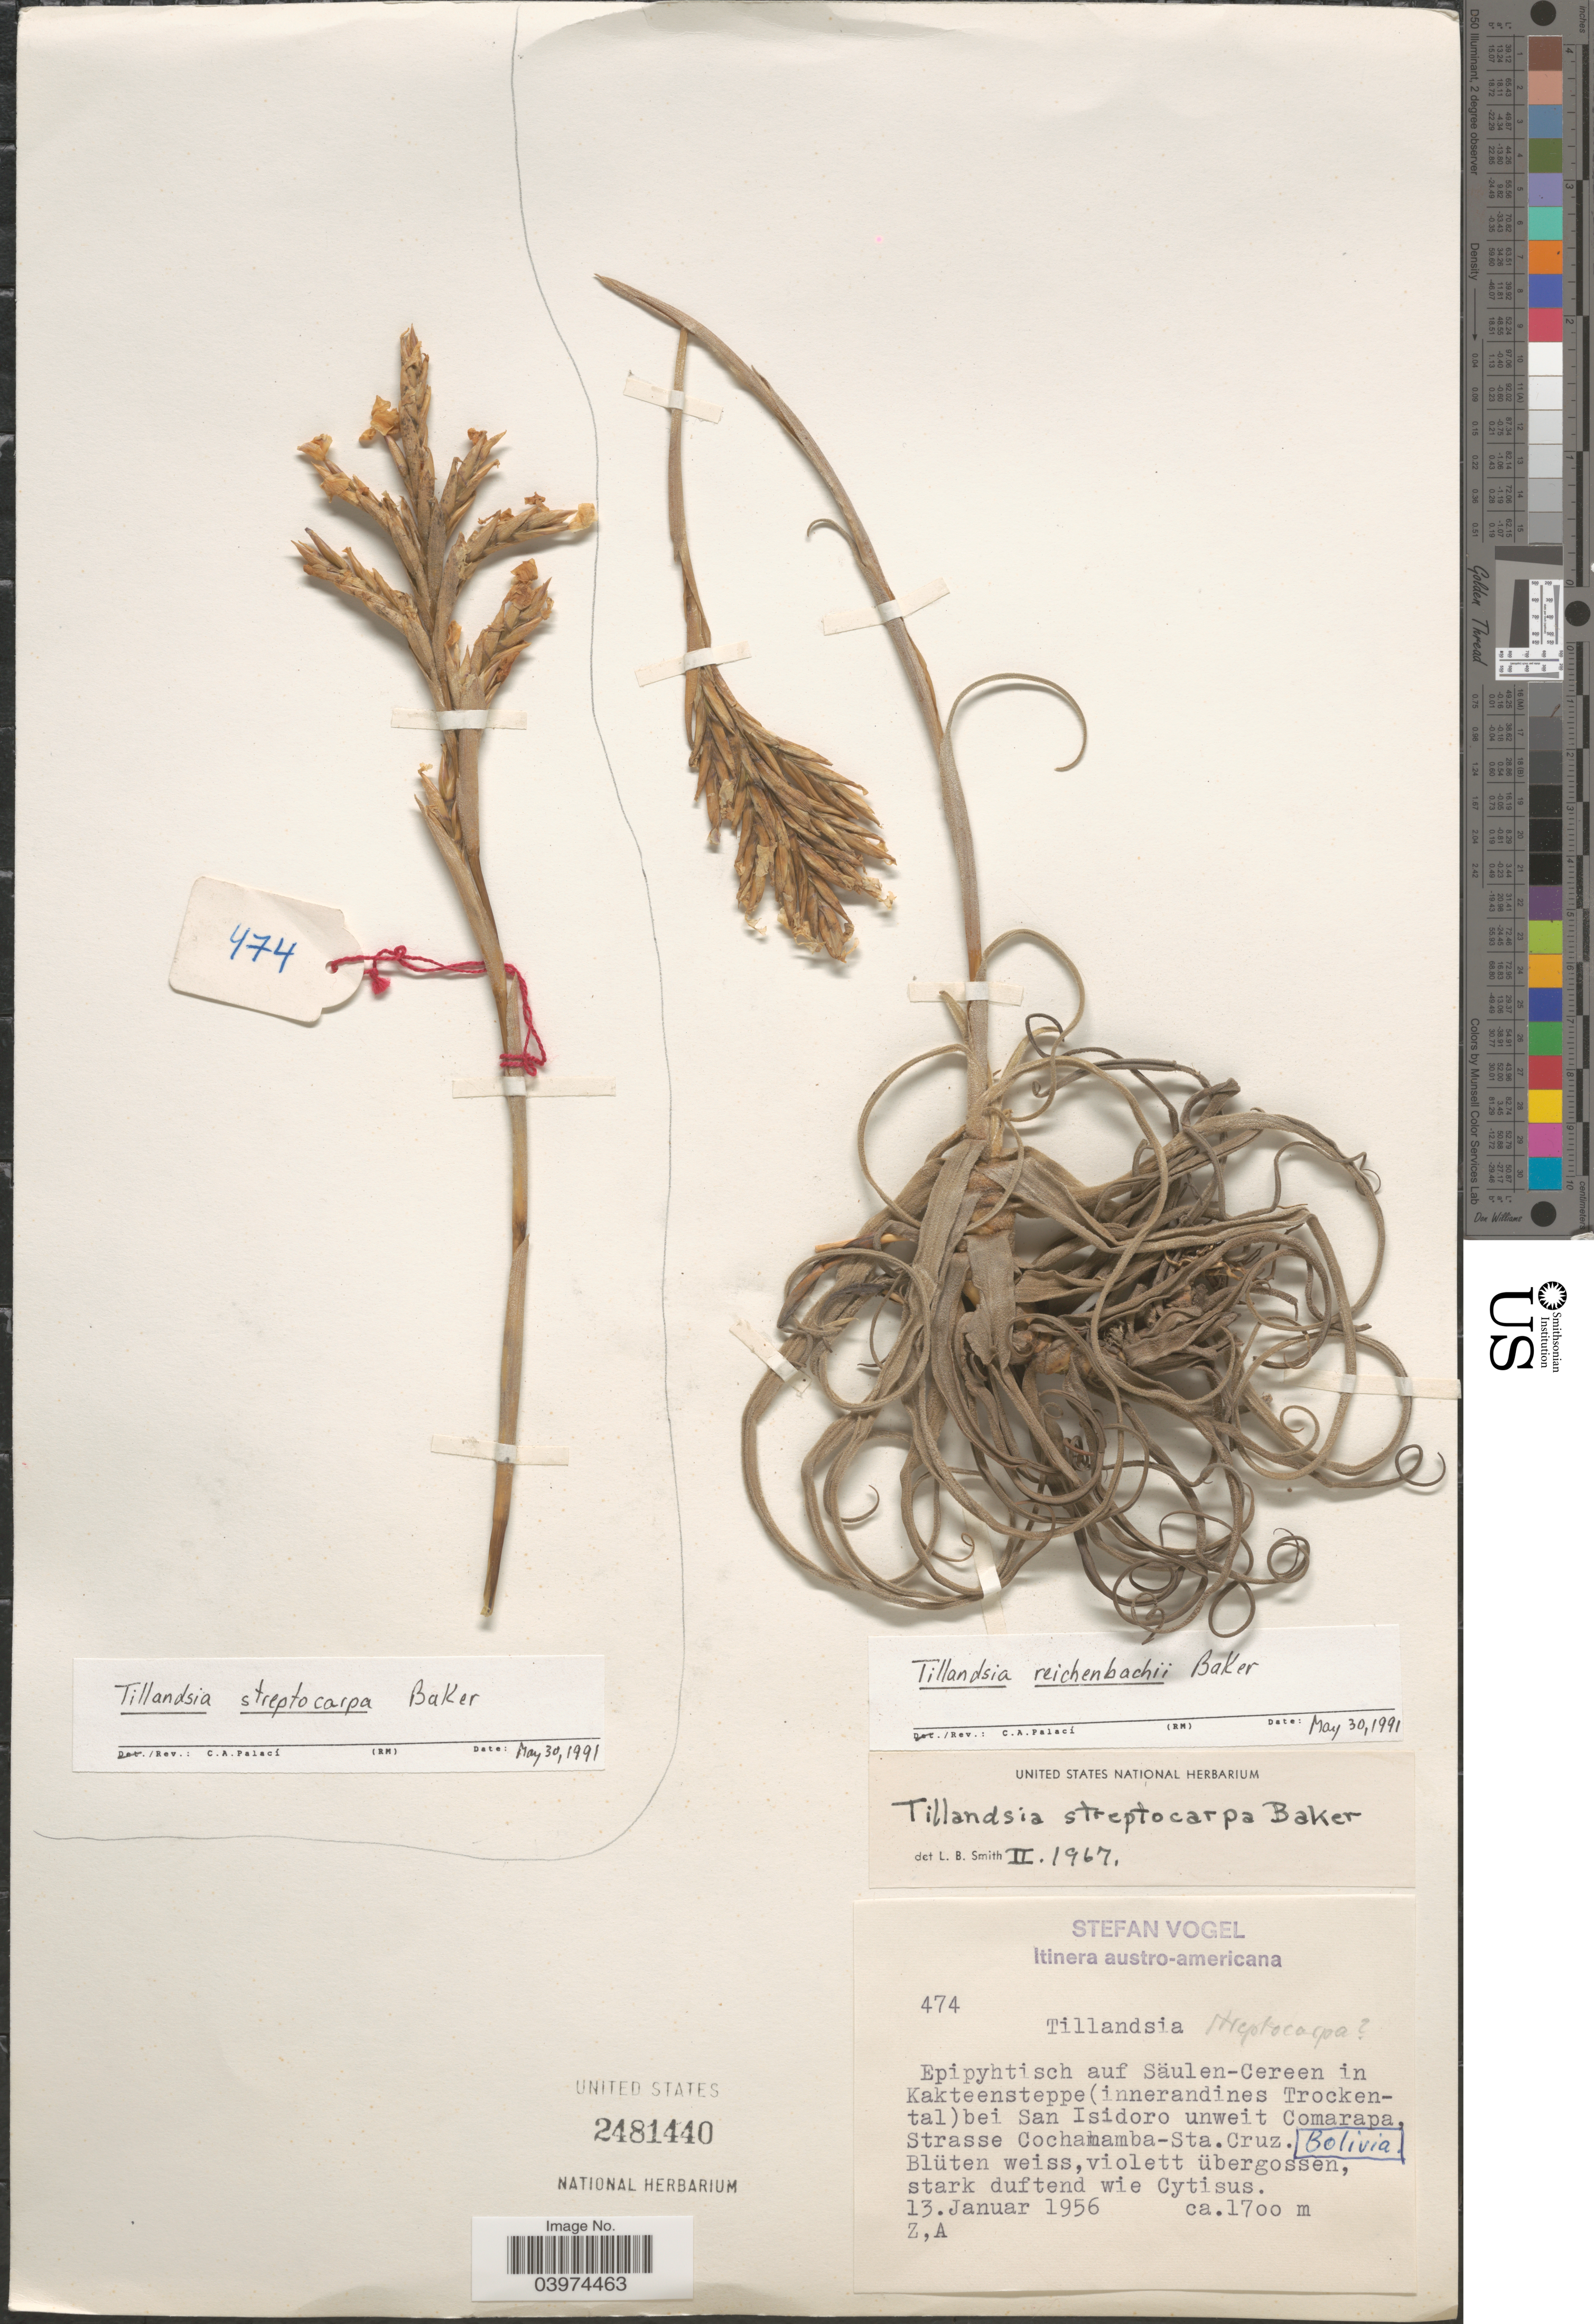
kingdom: Plantae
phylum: Tracheophyta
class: Liliopsida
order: Poales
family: Bromeliaceae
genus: Tillandsia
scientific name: Tillandsia streptocarpa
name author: Baker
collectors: S. Vogel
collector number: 474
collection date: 1956-01-13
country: Bolivia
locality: Epiphytisch auf Säulen-Cereen in Kakteensteppe (innerandines Trockental) bei San Isidoro unweit Comarapa. Strasse Cochabamba-Sta. Cruz.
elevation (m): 1700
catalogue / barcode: US 2481440